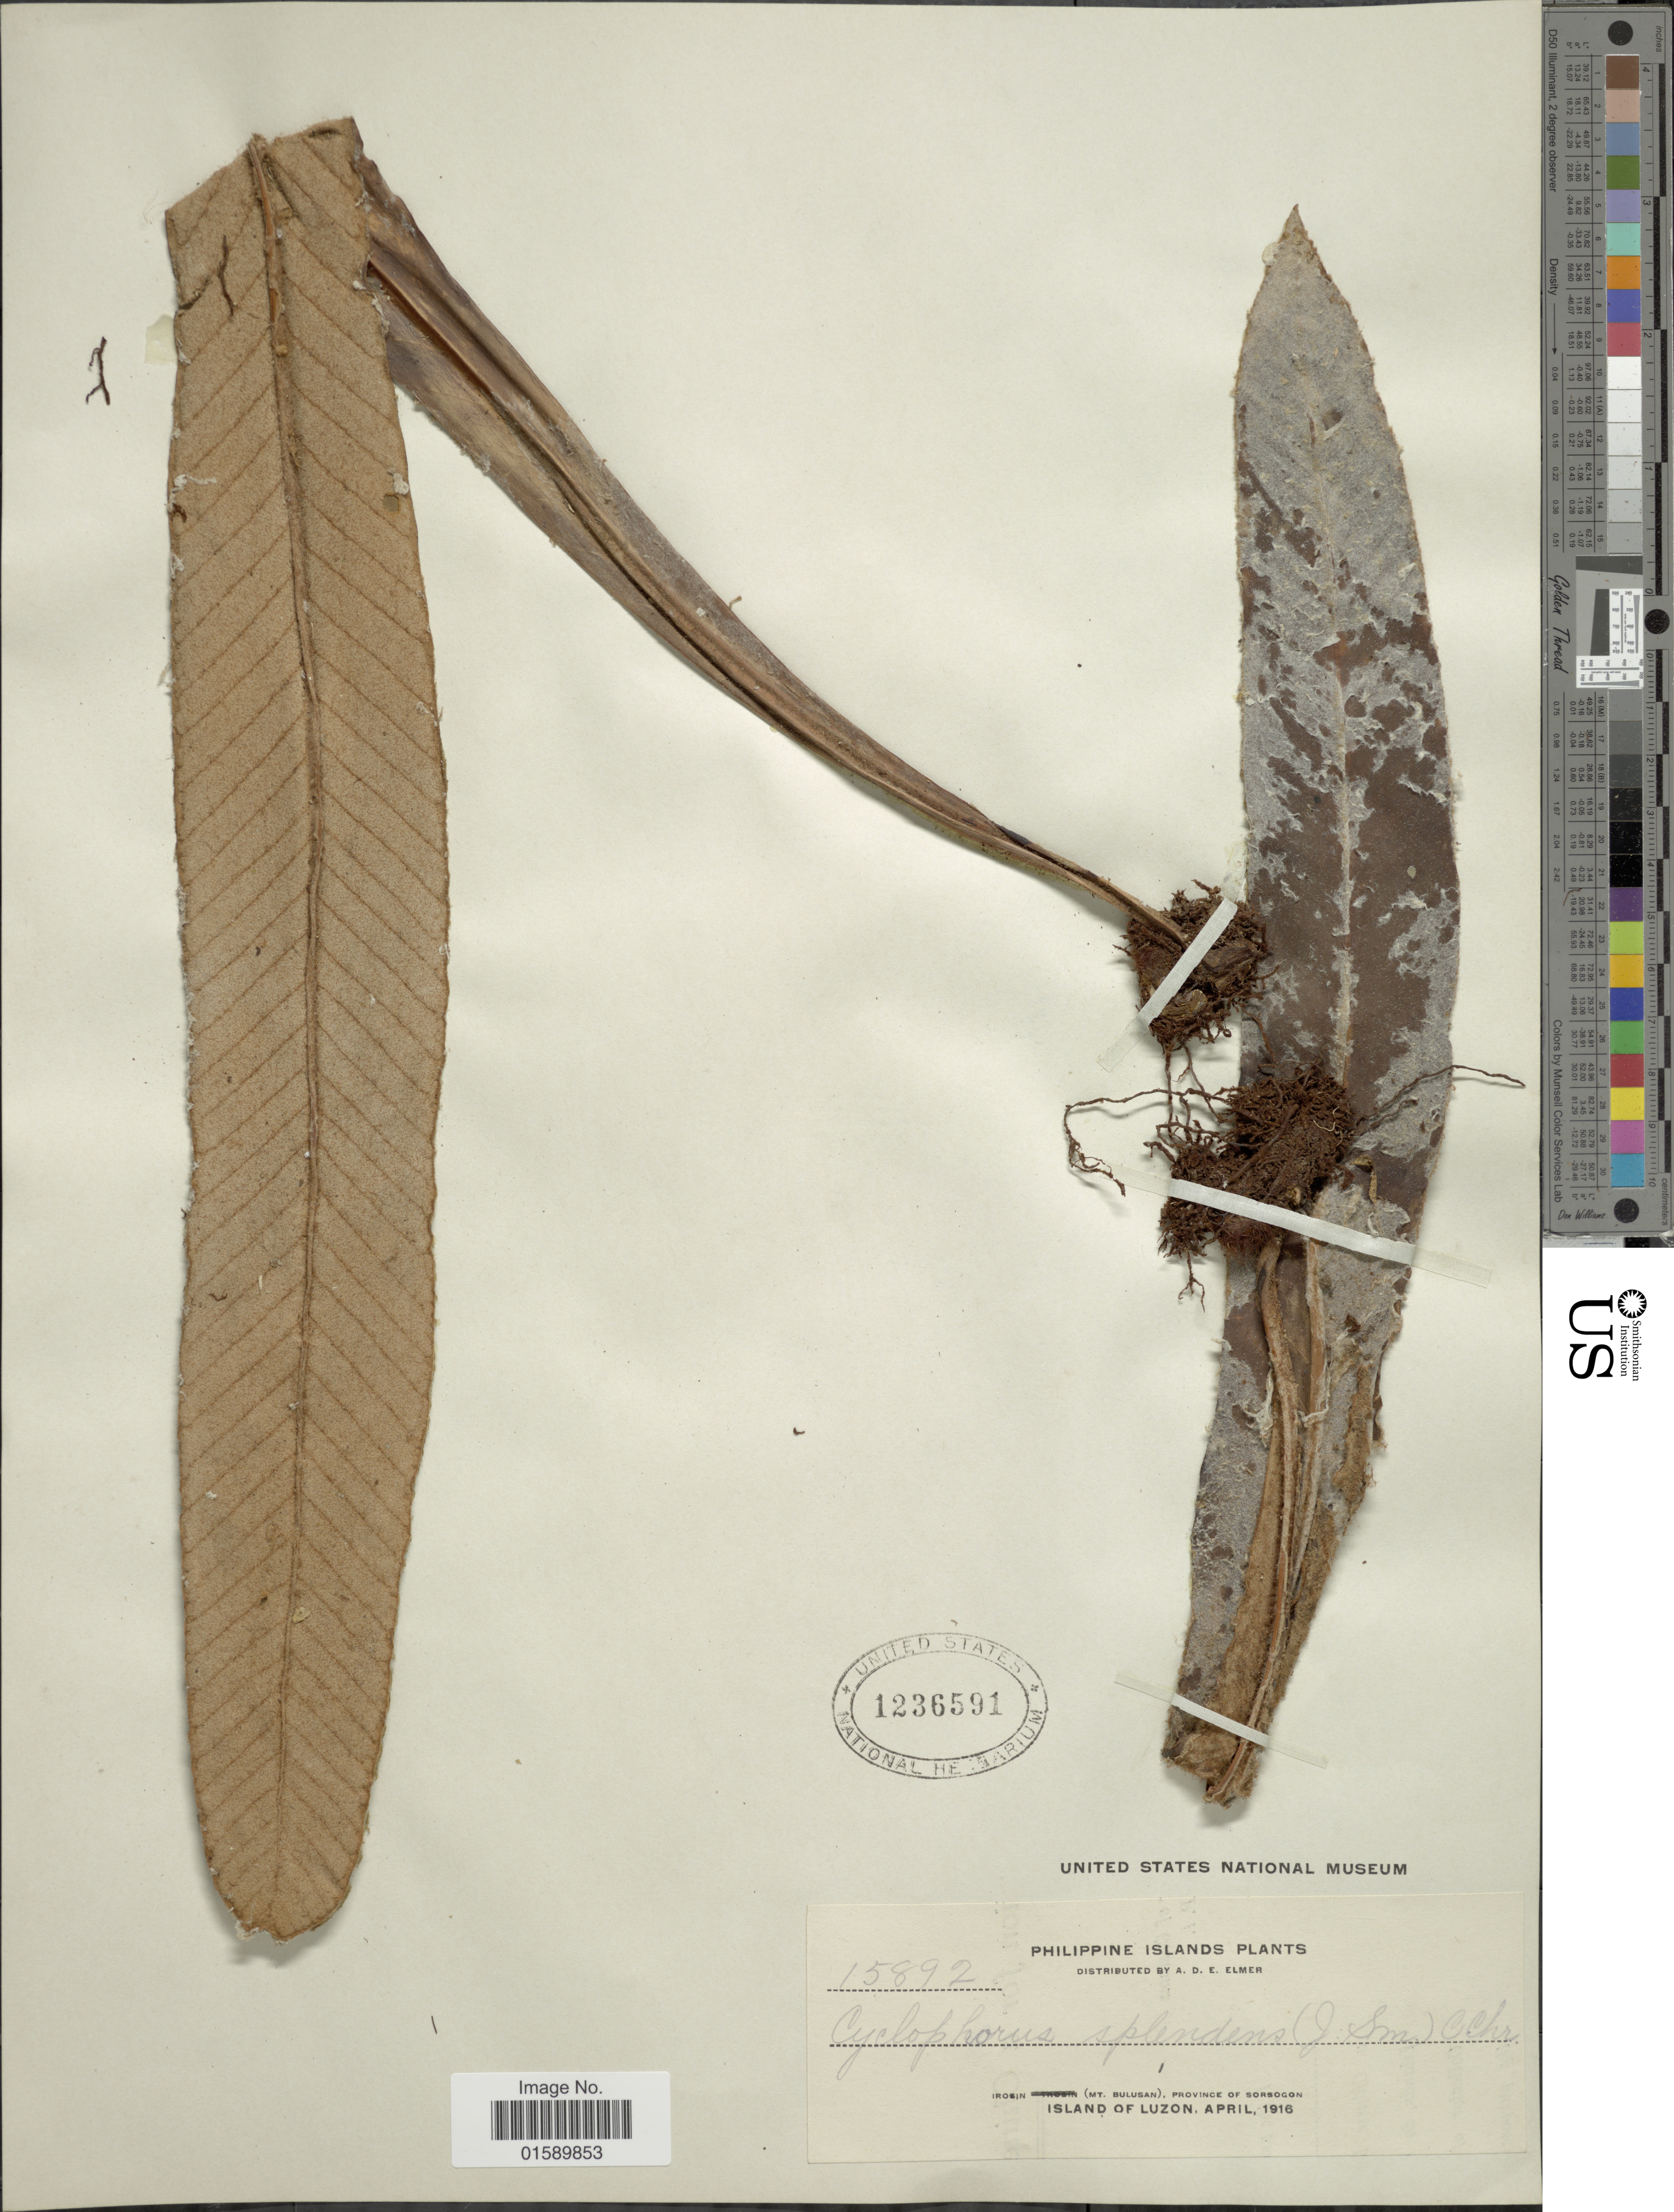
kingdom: Plantae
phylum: Tracheophyta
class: Polypodiopsida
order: Polypodiales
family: Polypodiaceae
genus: Pyrrosia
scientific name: Pyrrosia splendens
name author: (C. Presl) Ching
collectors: A. D. E. Elmer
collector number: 15892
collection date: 1916-04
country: Philippines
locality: Irosin (Mt. Bulusan), Province of Sorsogon, Island of Luzon.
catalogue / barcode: US 1236591